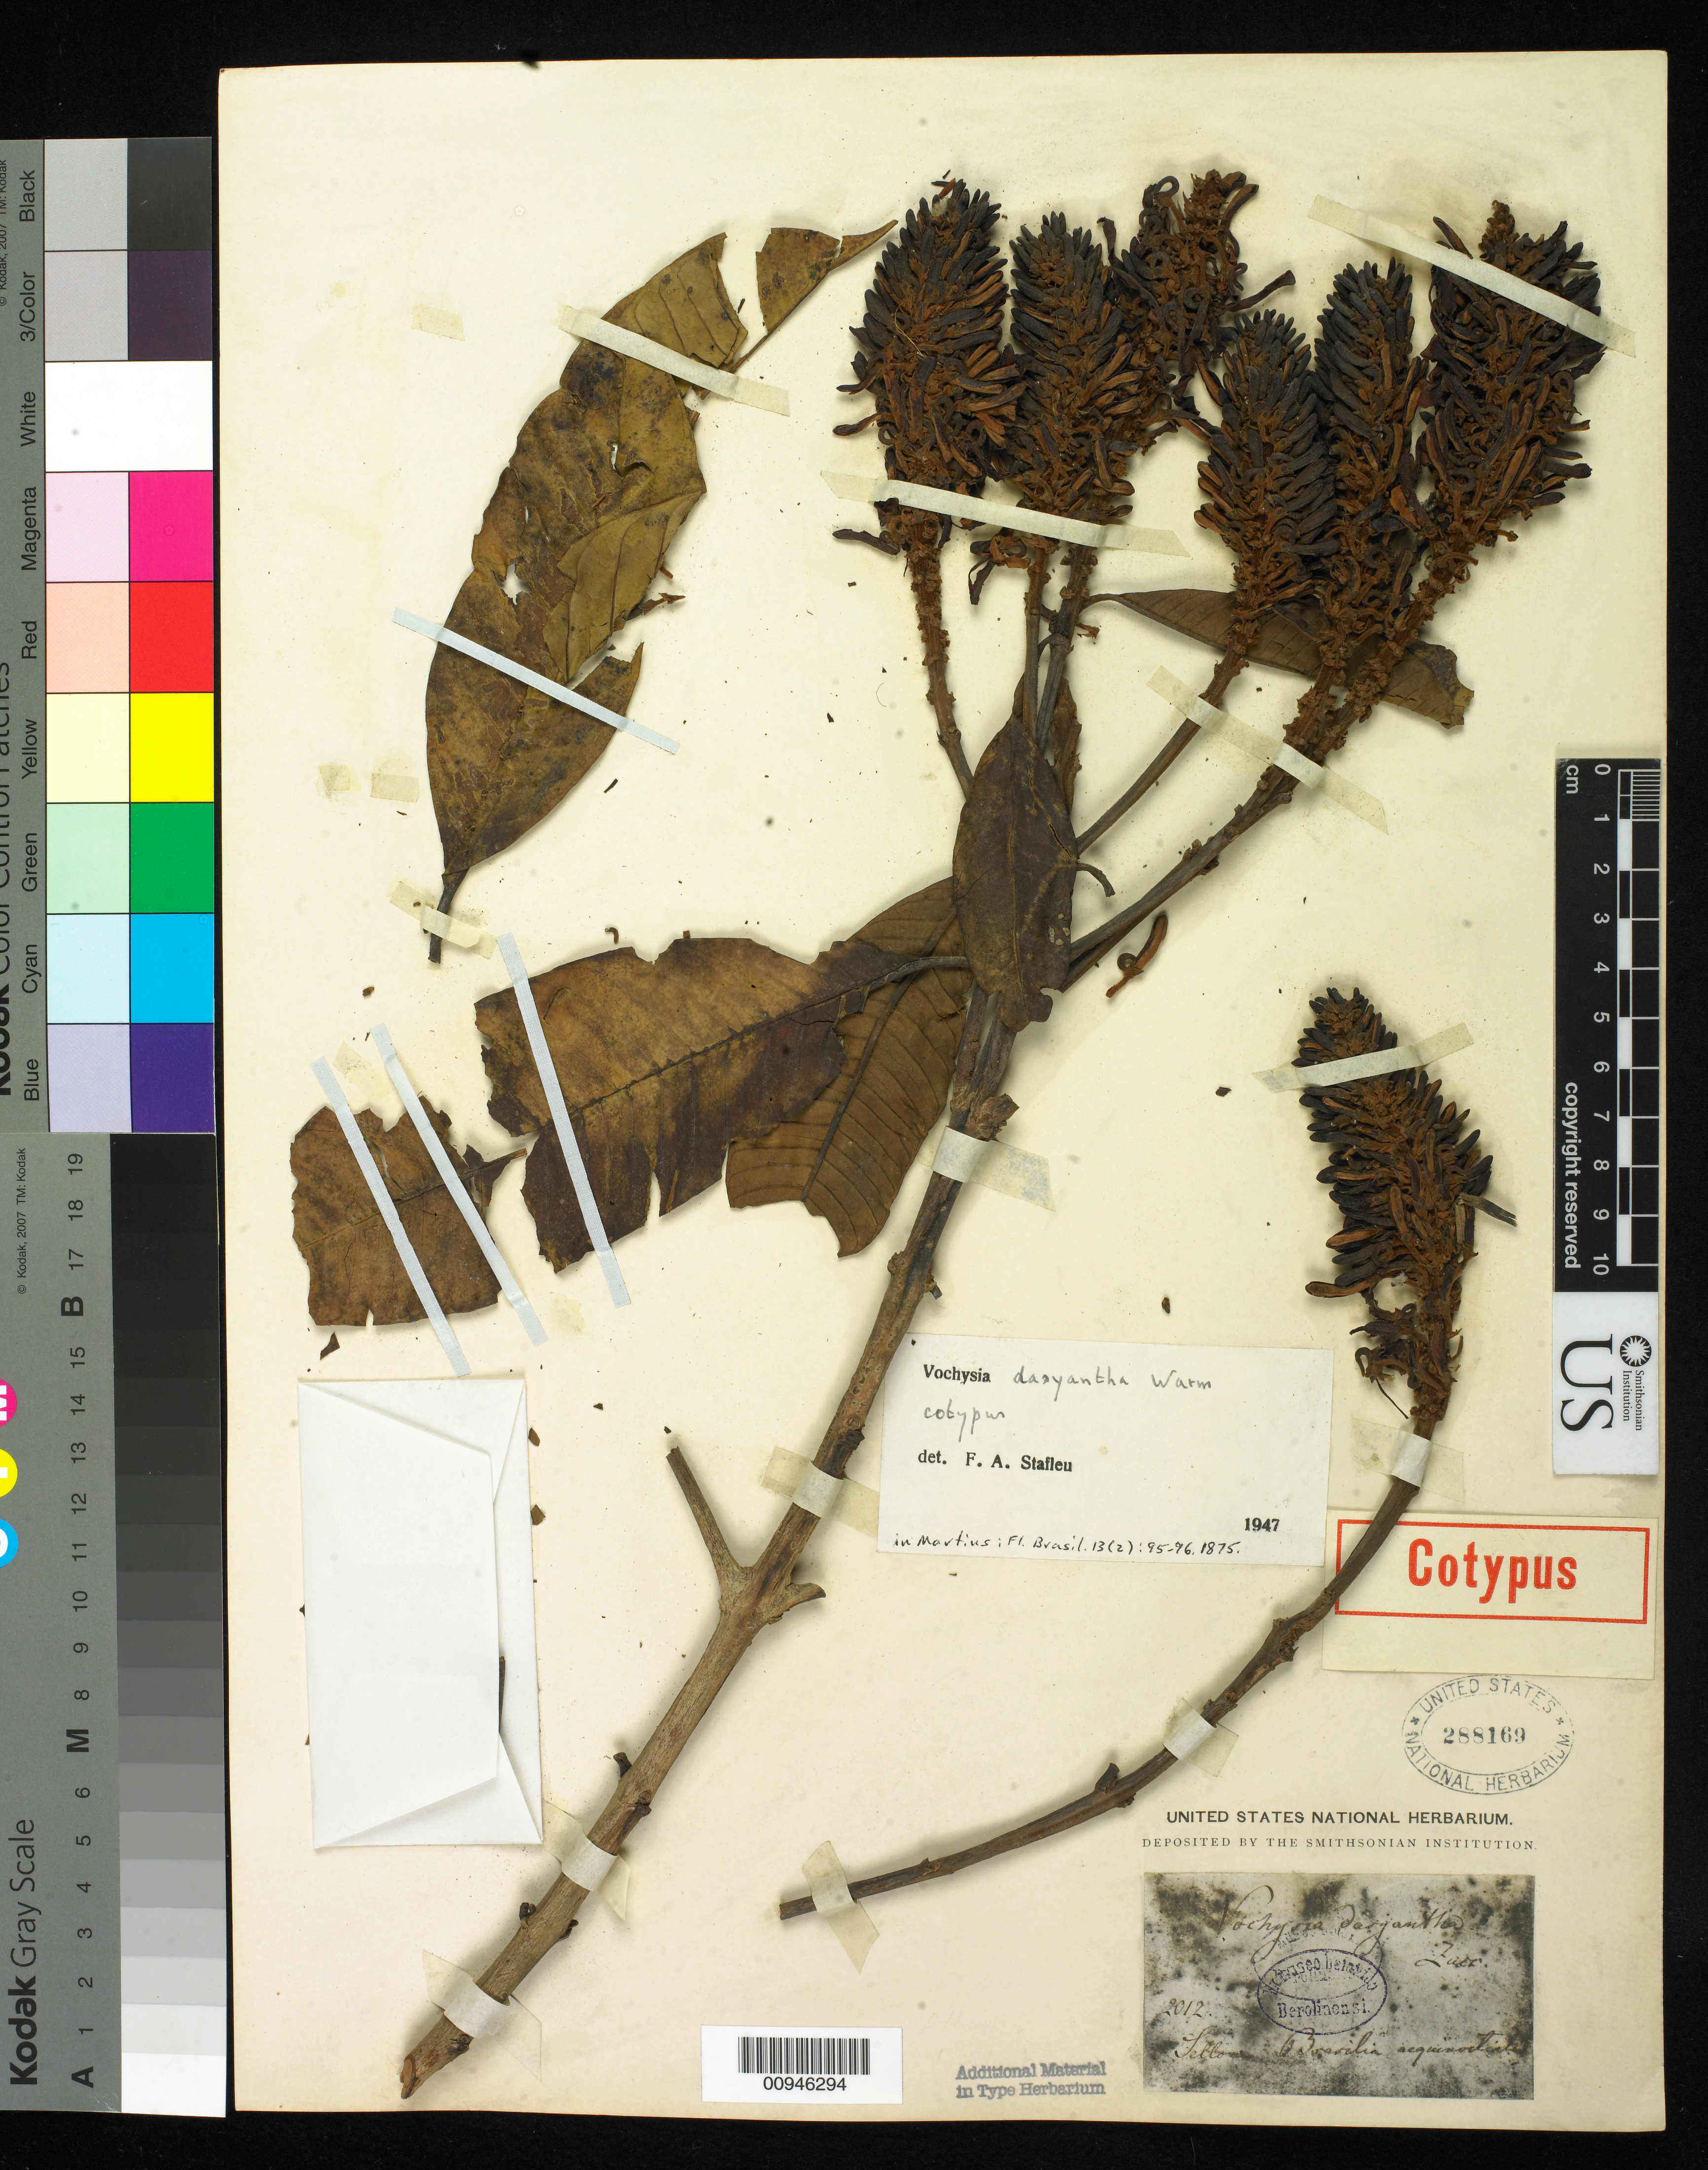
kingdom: Plantae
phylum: Tracheophyta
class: Magnoliopsida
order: Myrtales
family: Vochysiaceae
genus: Vochysia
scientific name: Vochysia dasyantha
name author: Warm. in Mart.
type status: Syntype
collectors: F. Sellow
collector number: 2012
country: Brazil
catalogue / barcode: US 288169